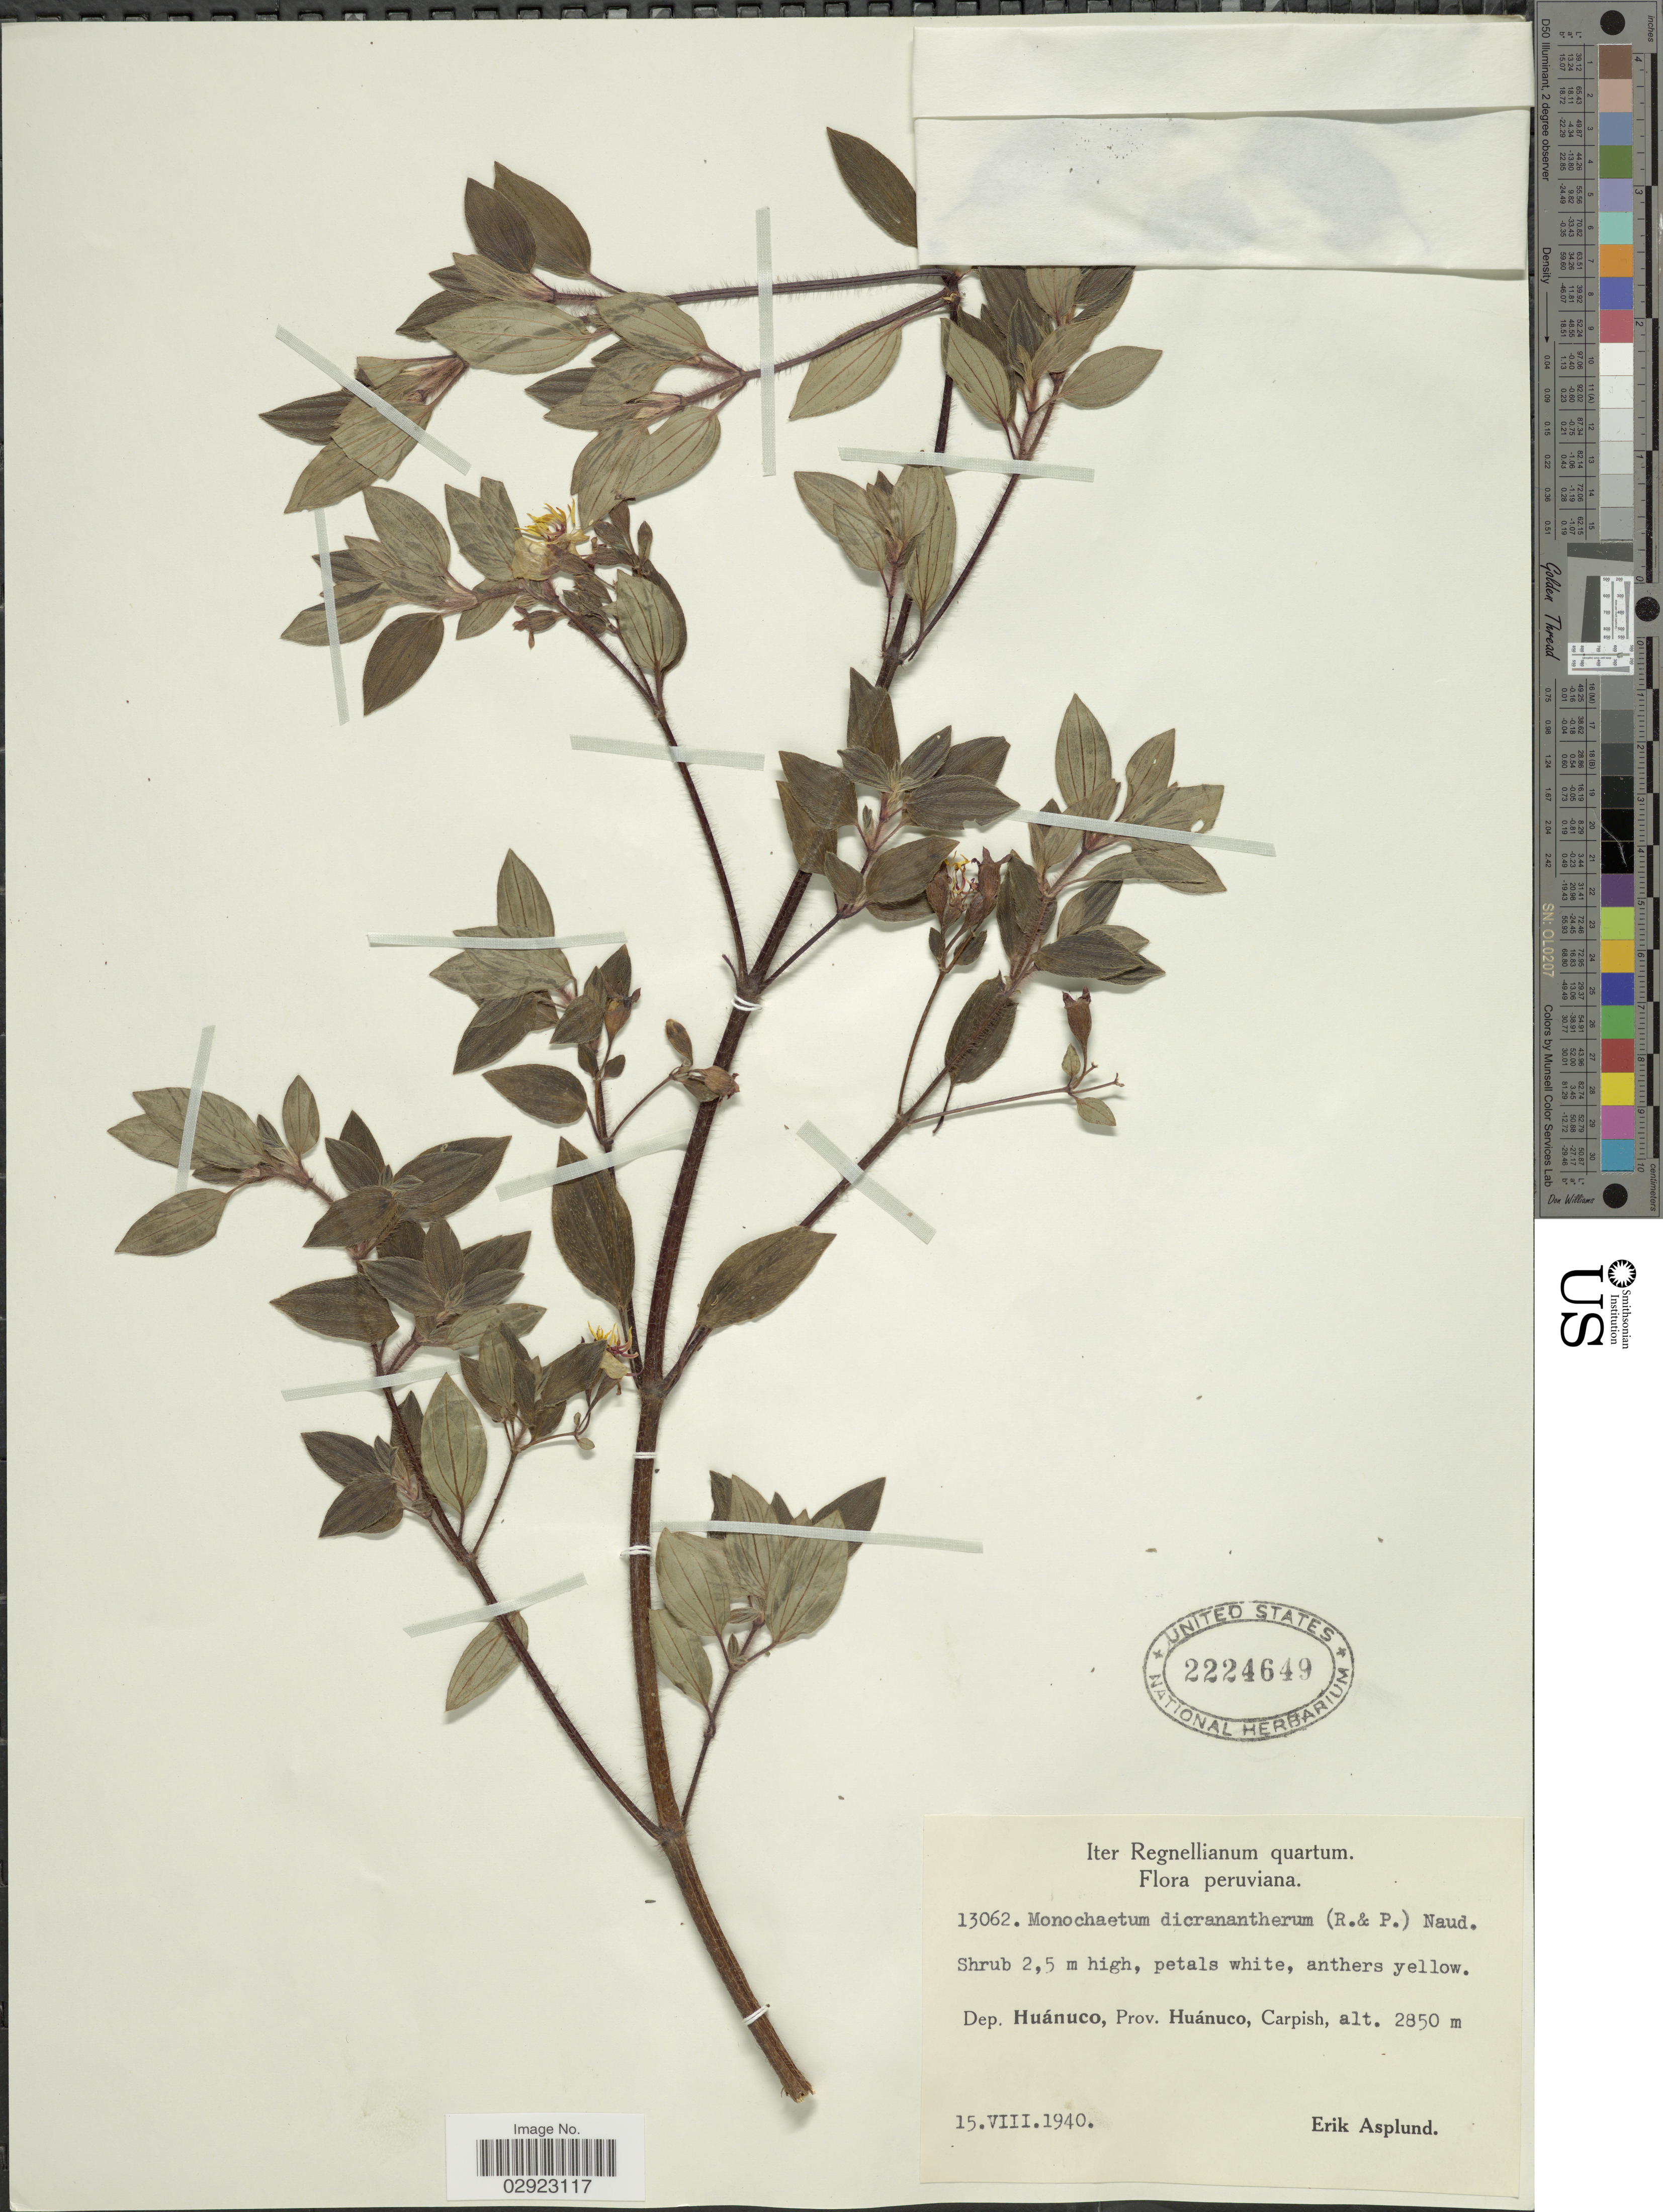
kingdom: Plantae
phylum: Tracheophyta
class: Magnoliopsida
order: Myrtales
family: Melastomataceae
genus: Monochaetum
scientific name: Monochaetum dicranantherum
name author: Naudin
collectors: E. Asplund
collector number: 13062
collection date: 1940-08-15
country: Peru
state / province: Huánuco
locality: Peruviana, Dep. Huánuco, Prov. Huánuco, Carpish.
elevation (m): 2850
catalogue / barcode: US 2224649